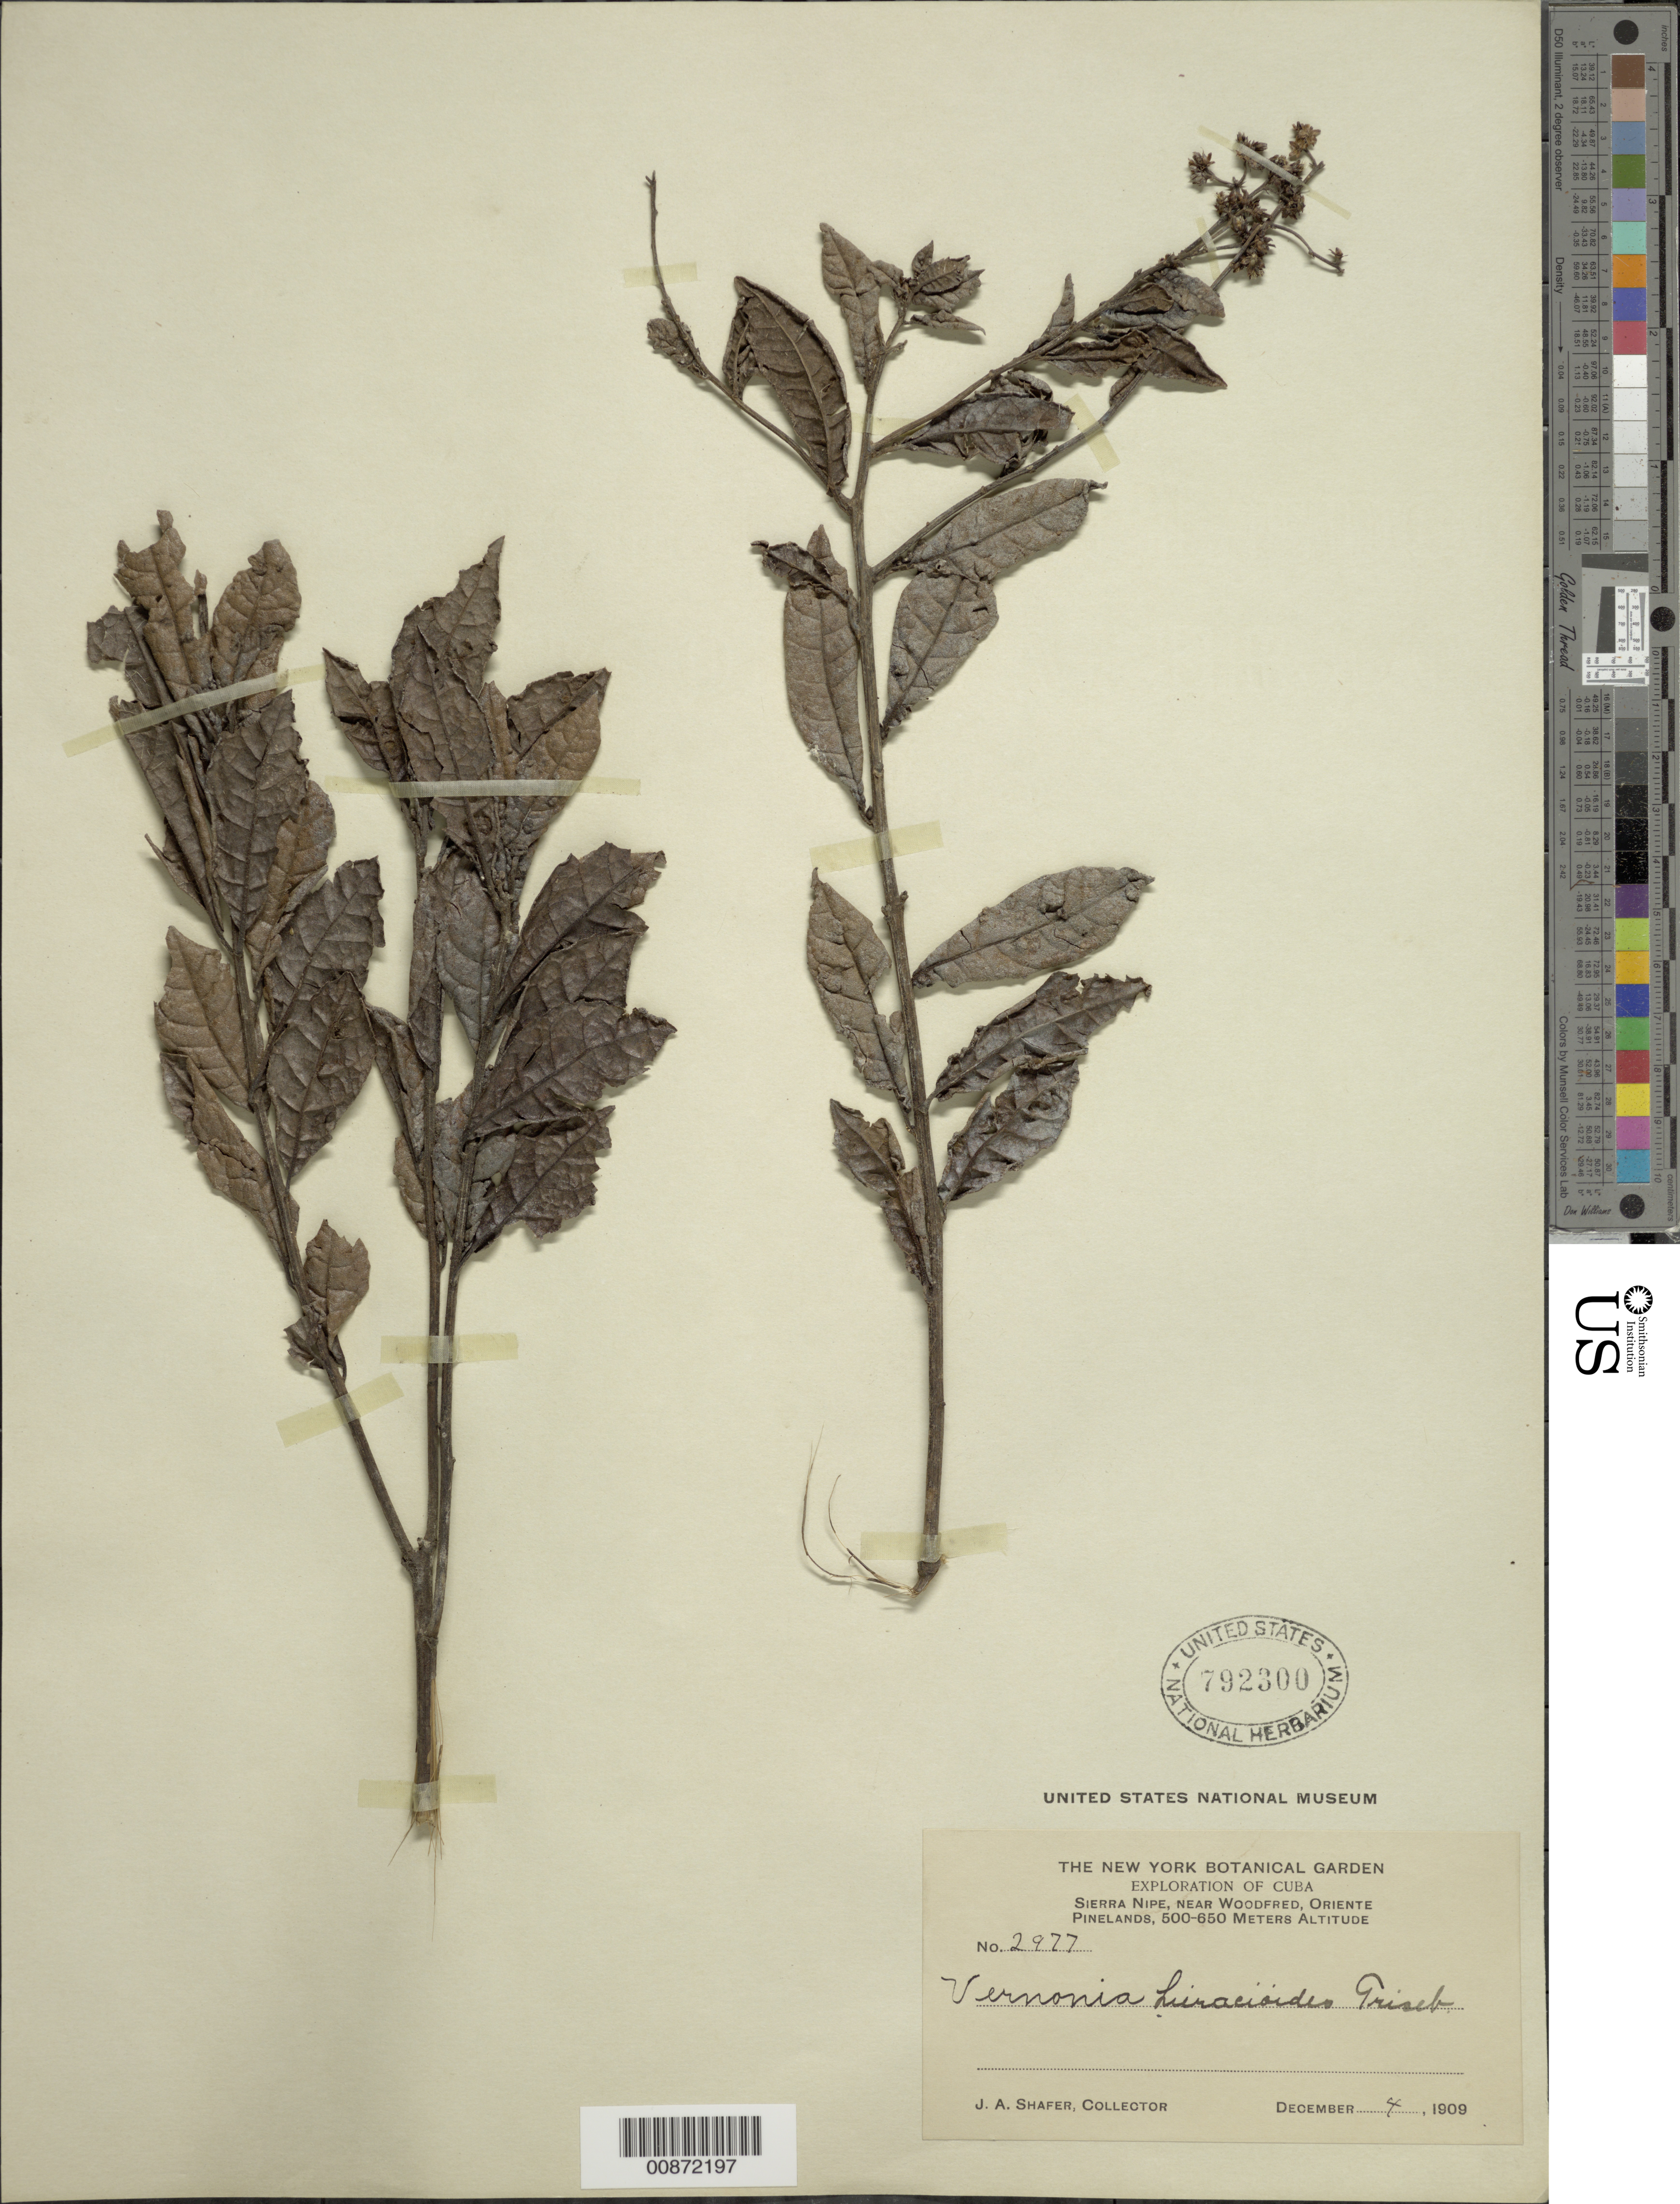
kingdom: Plantae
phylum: Tracheophyta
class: Magnoliopsida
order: Asterales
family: Asteraceae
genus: Vernonanthura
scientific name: Vernonanthura hieracioides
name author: (Griseb.) H. Rob.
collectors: J. A. Shafer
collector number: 2977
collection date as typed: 04 Dec 1909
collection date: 1909-12-04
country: Cuba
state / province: Oriente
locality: Sierra nipe, near Woodfred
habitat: Pinelands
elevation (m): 500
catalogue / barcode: US 792300